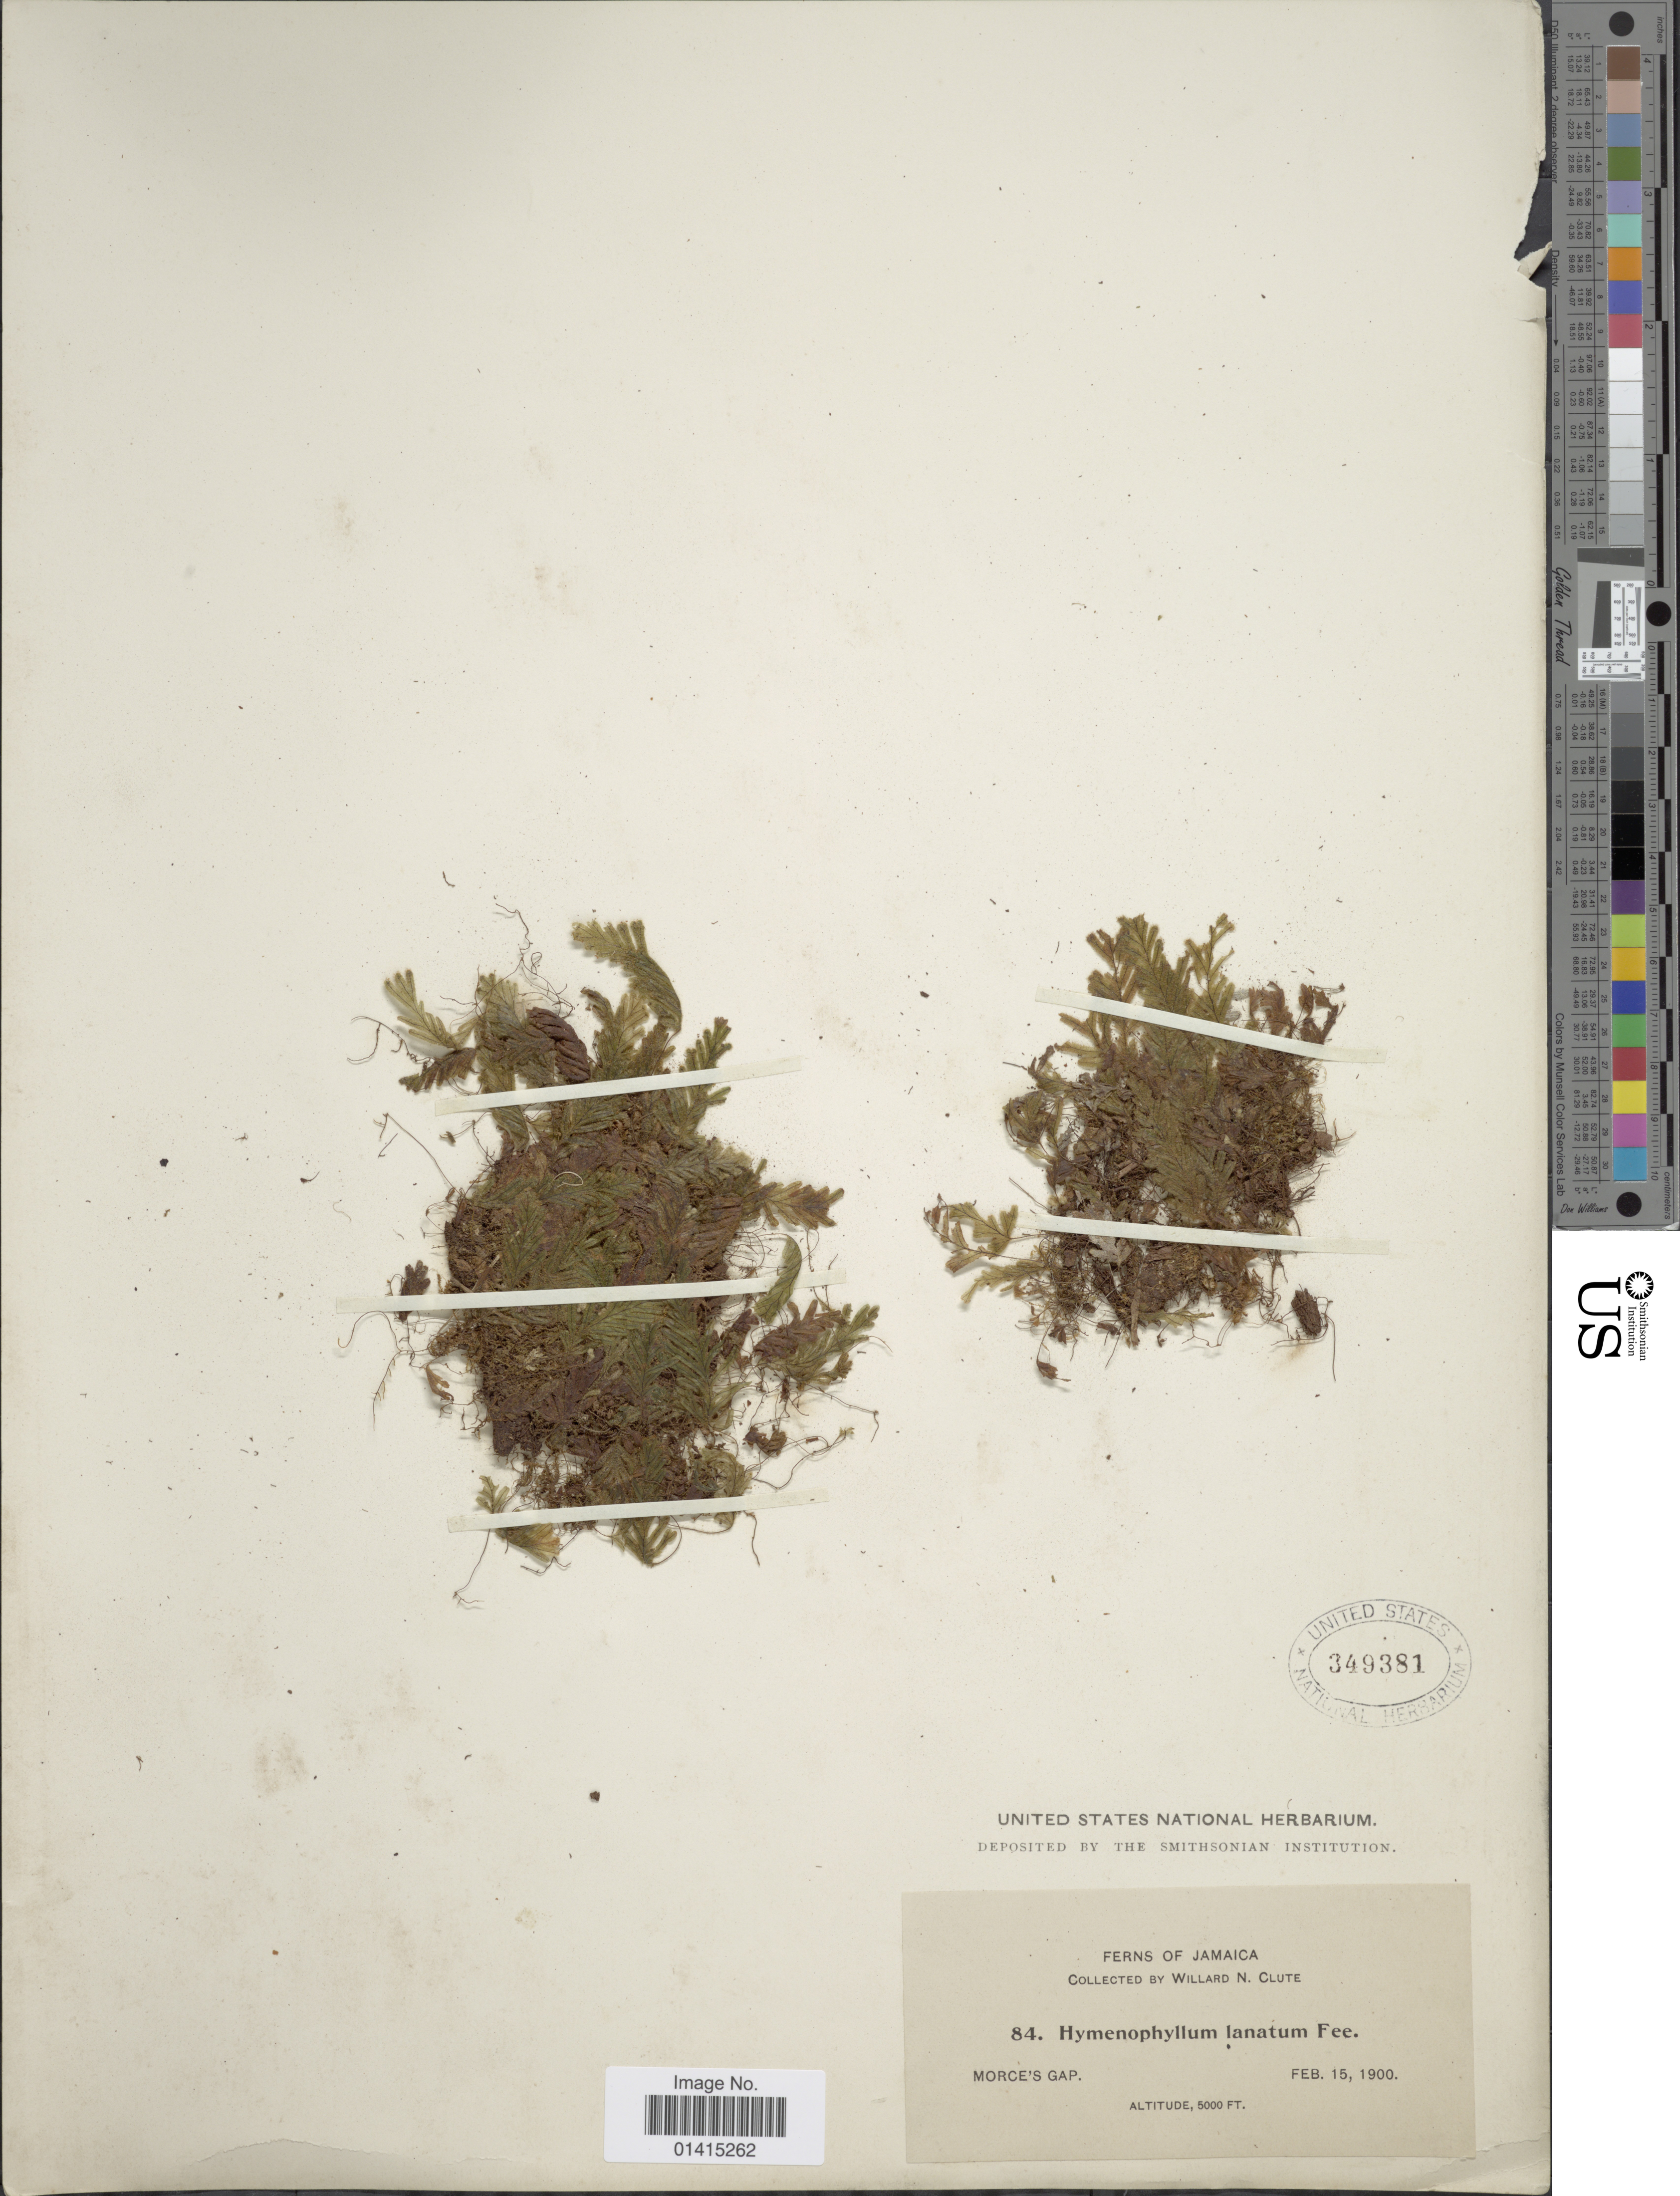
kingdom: Plantae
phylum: Tracheophyta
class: Polypodiopsida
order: Hymenophyllales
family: Hymenophyllaceae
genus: Hymenophyllum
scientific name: Hymenophyllum lanatum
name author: Fée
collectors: W. N. Clute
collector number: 84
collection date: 1900-02-15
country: Jamaica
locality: Morce's Gap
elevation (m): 1524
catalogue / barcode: US 349381